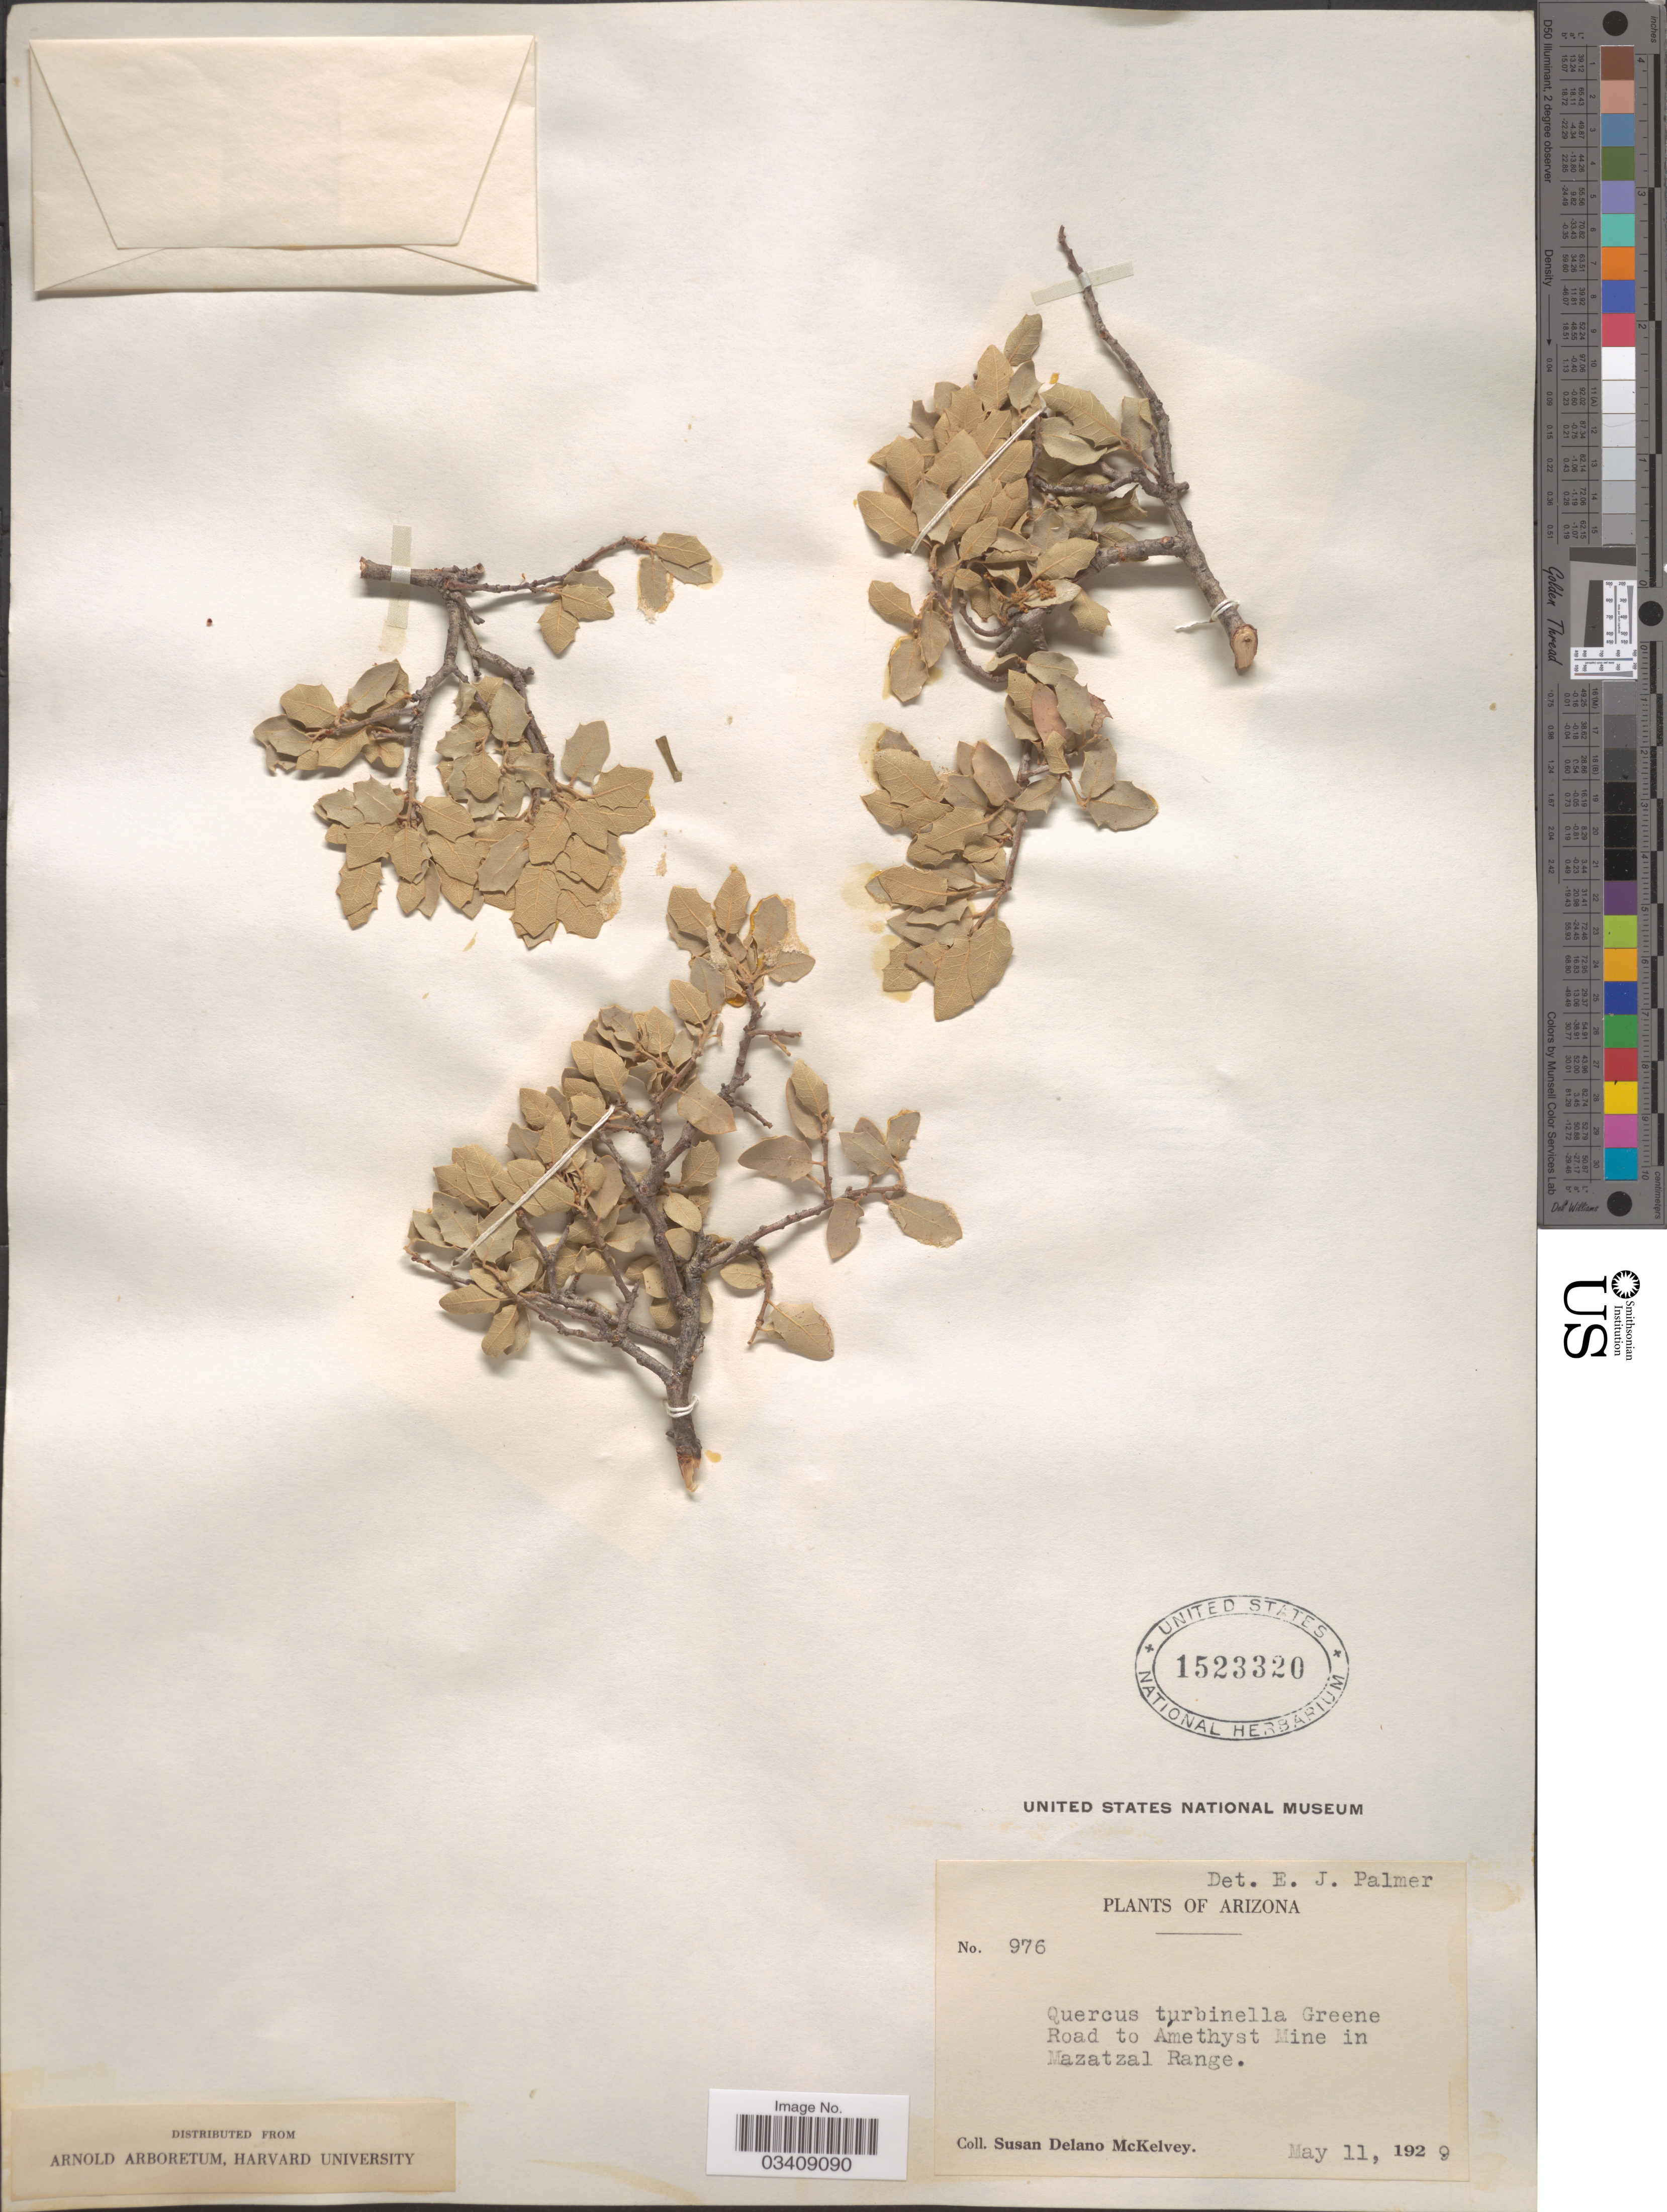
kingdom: Plantae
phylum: Tracheophyta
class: Magnoliopsida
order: Fagales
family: Fagaceae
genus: Quercus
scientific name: Quercus turbinella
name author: Greene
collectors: S. A. McKelvey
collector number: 976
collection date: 1929-05-11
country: United States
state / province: Arizona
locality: Road to Amethyst Mine in Mazatzal Range.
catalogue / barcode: US 1523320